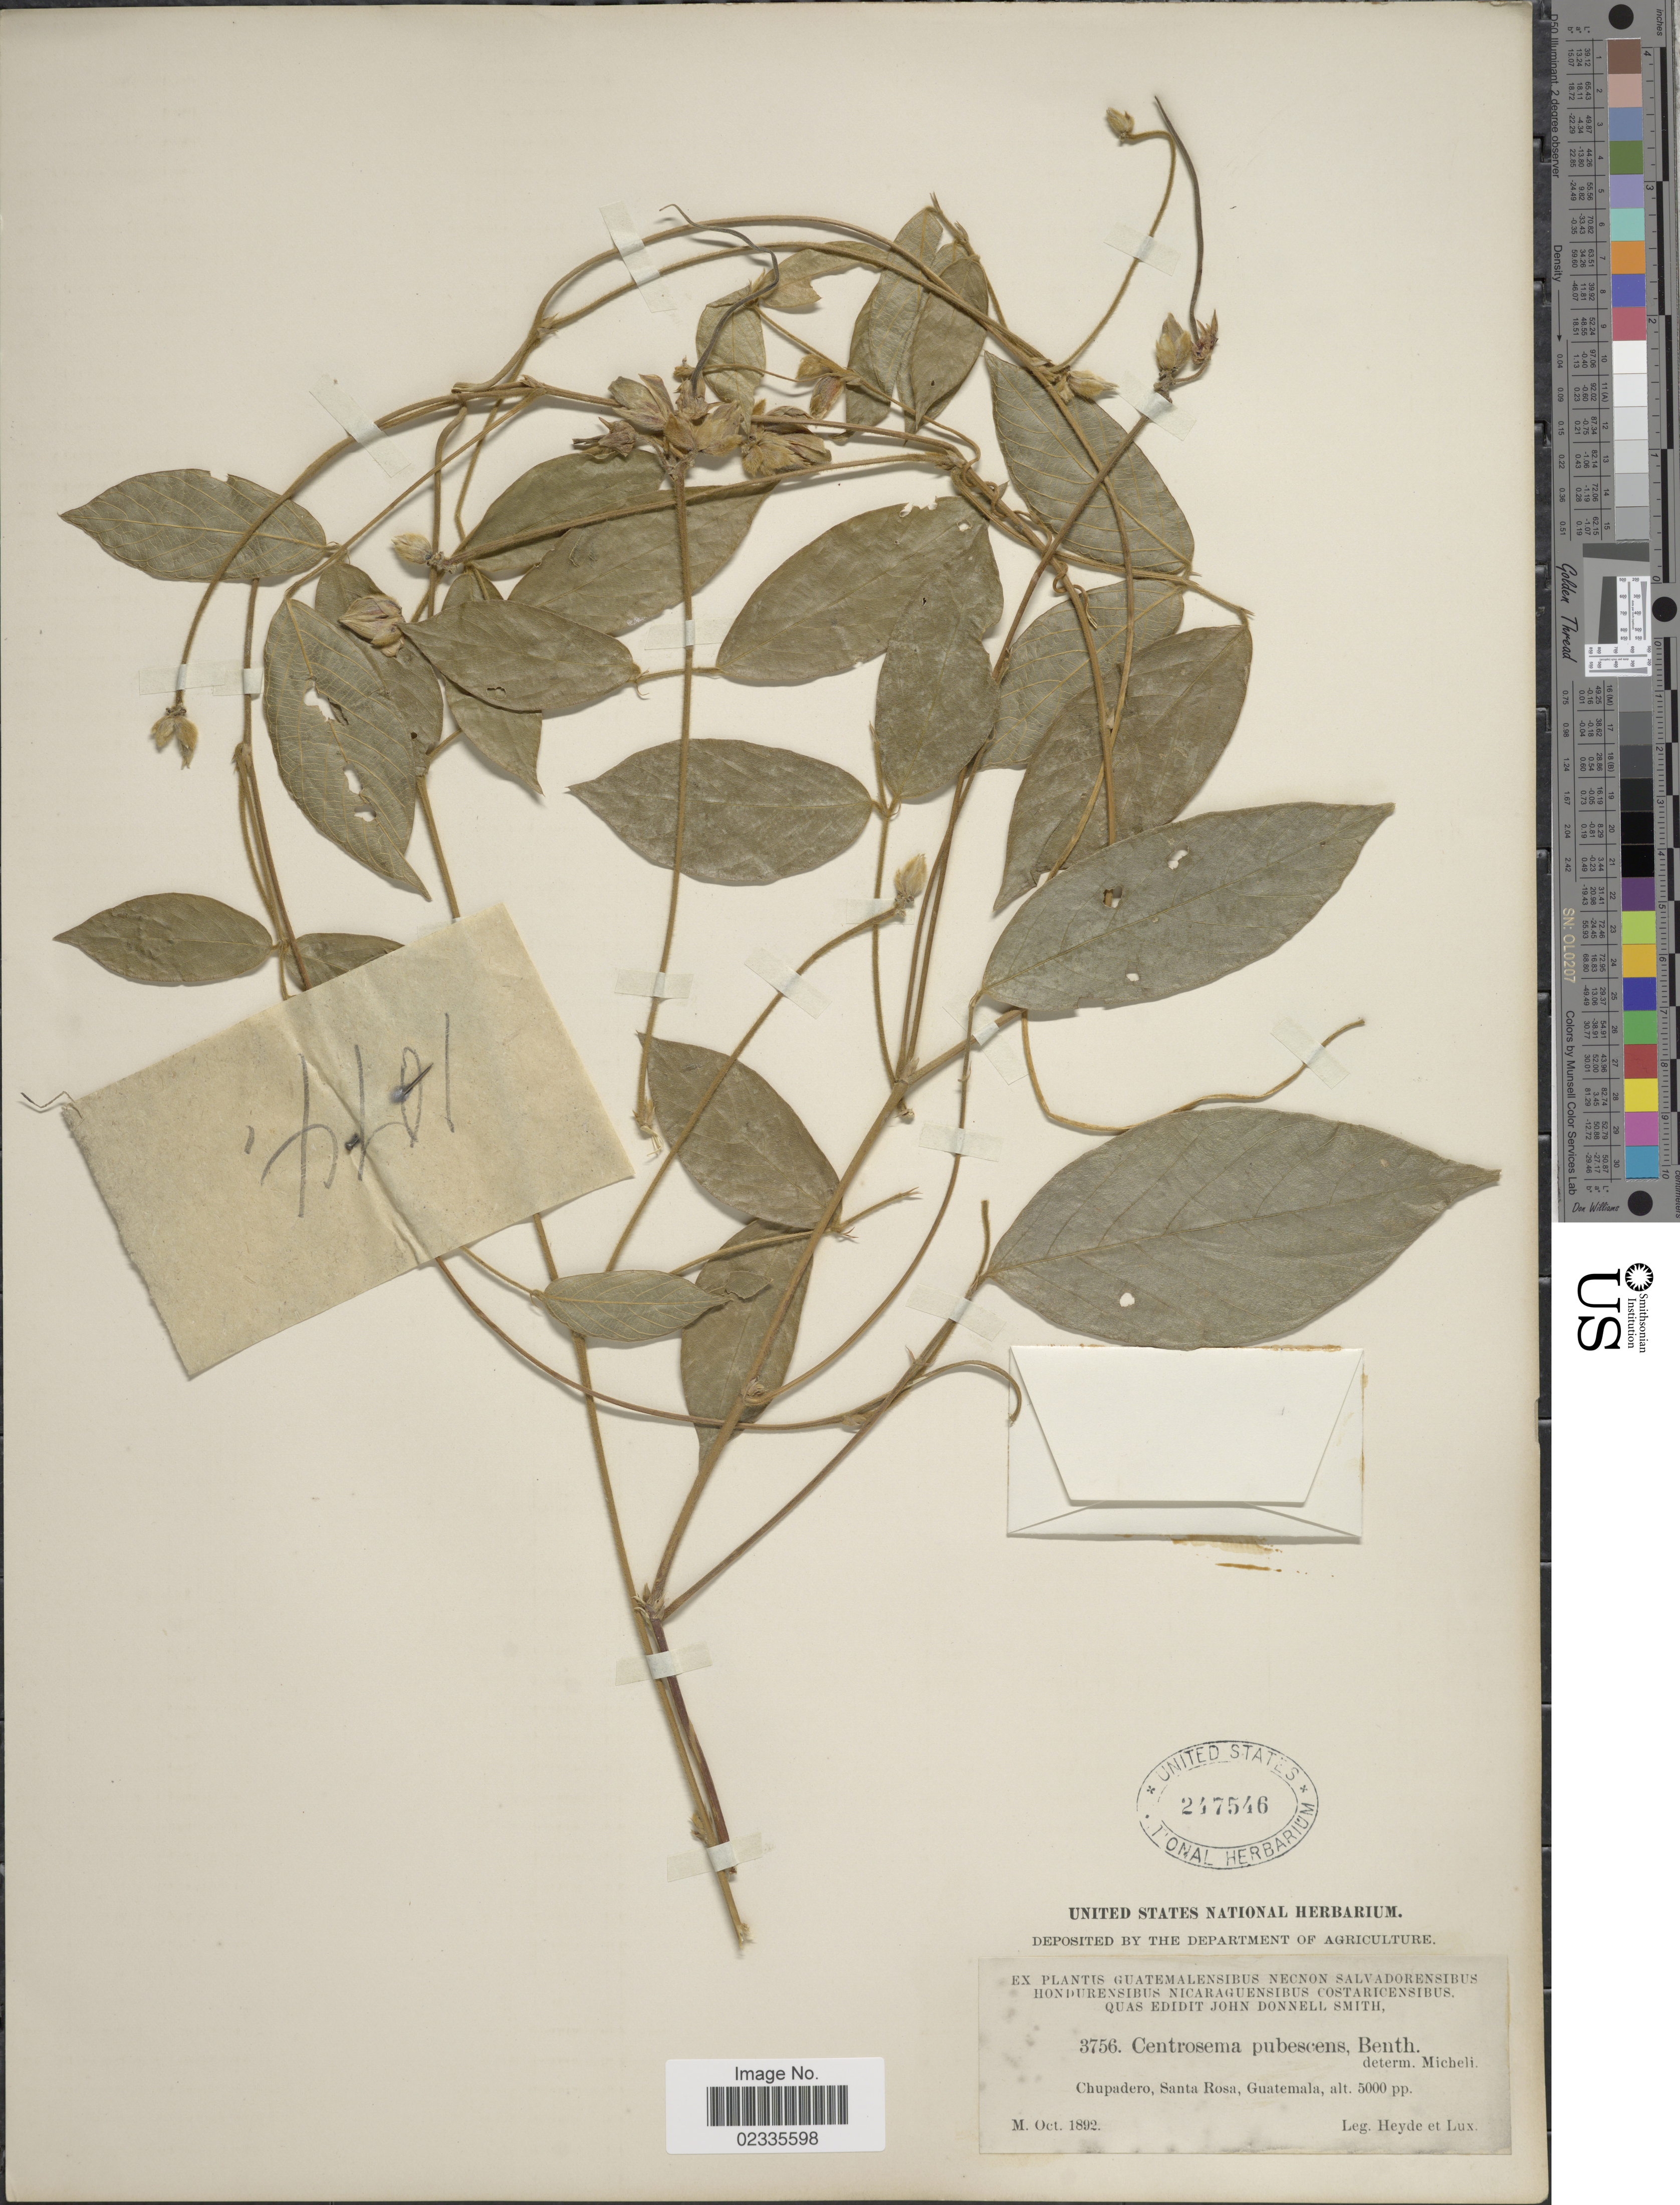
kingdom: Plantae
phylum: Tracheophyta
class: Magnoliopsida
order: Fabales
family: Fabaceae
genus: Centrosema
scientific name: Centrosema pubescens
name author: Benth.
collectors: Heyde & Lux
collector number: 3756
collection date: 1892-10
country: Guatemala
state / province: Santa Rosa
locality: Chupadero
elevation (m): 1524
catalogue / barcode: US 247546